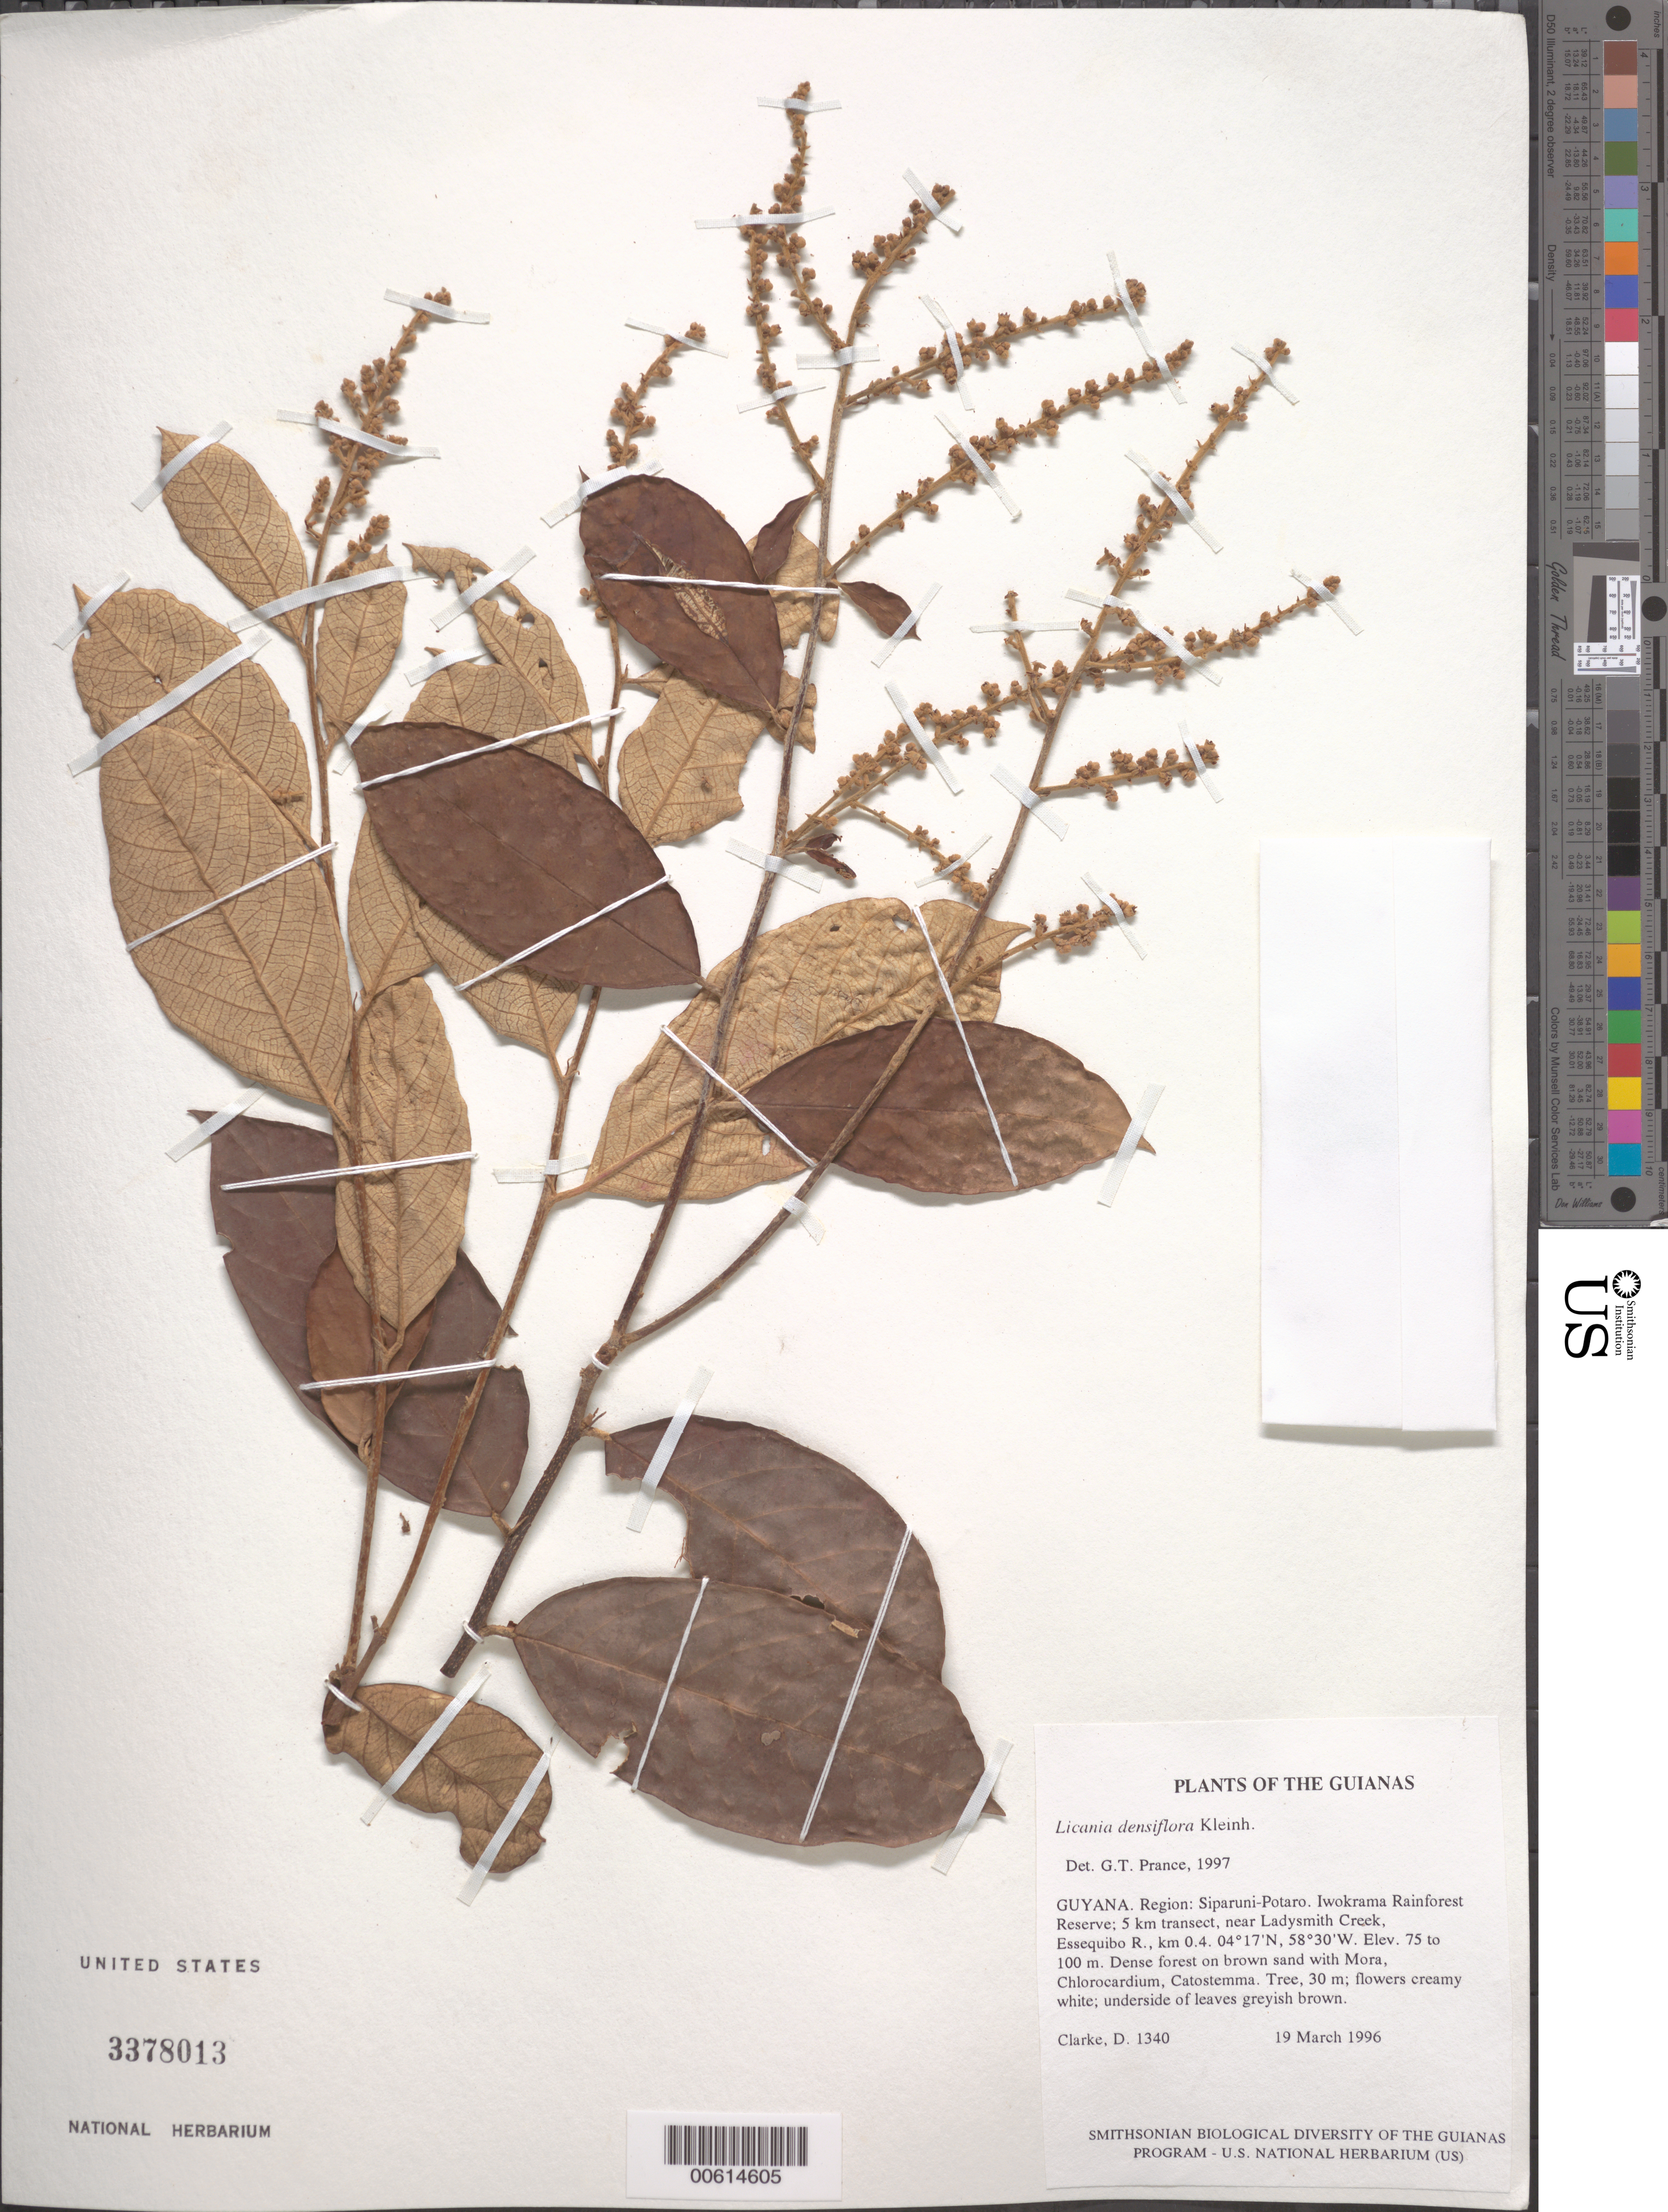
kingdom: Plantae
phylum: Tracheophyta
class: Magnoliopsida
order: Malpighiales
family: Chrysobalanaceae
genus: Licania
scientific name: Licania densiflora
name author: Kleinh.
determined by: Prance, G. T.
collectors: H. D. Clarke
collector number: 1340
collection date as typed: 19 March 1996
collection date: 1996-03-19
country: Guyana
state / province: Potaro-Siparuni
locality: Iwokrama Rainforest Reserve; 5 km transect, near Ladysmith Creek, Essequibo R., km 0.4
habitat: Dense forest on brown sand with Mora, Chlorocardium, Catostemma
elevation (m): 75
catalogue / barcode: US 3378013